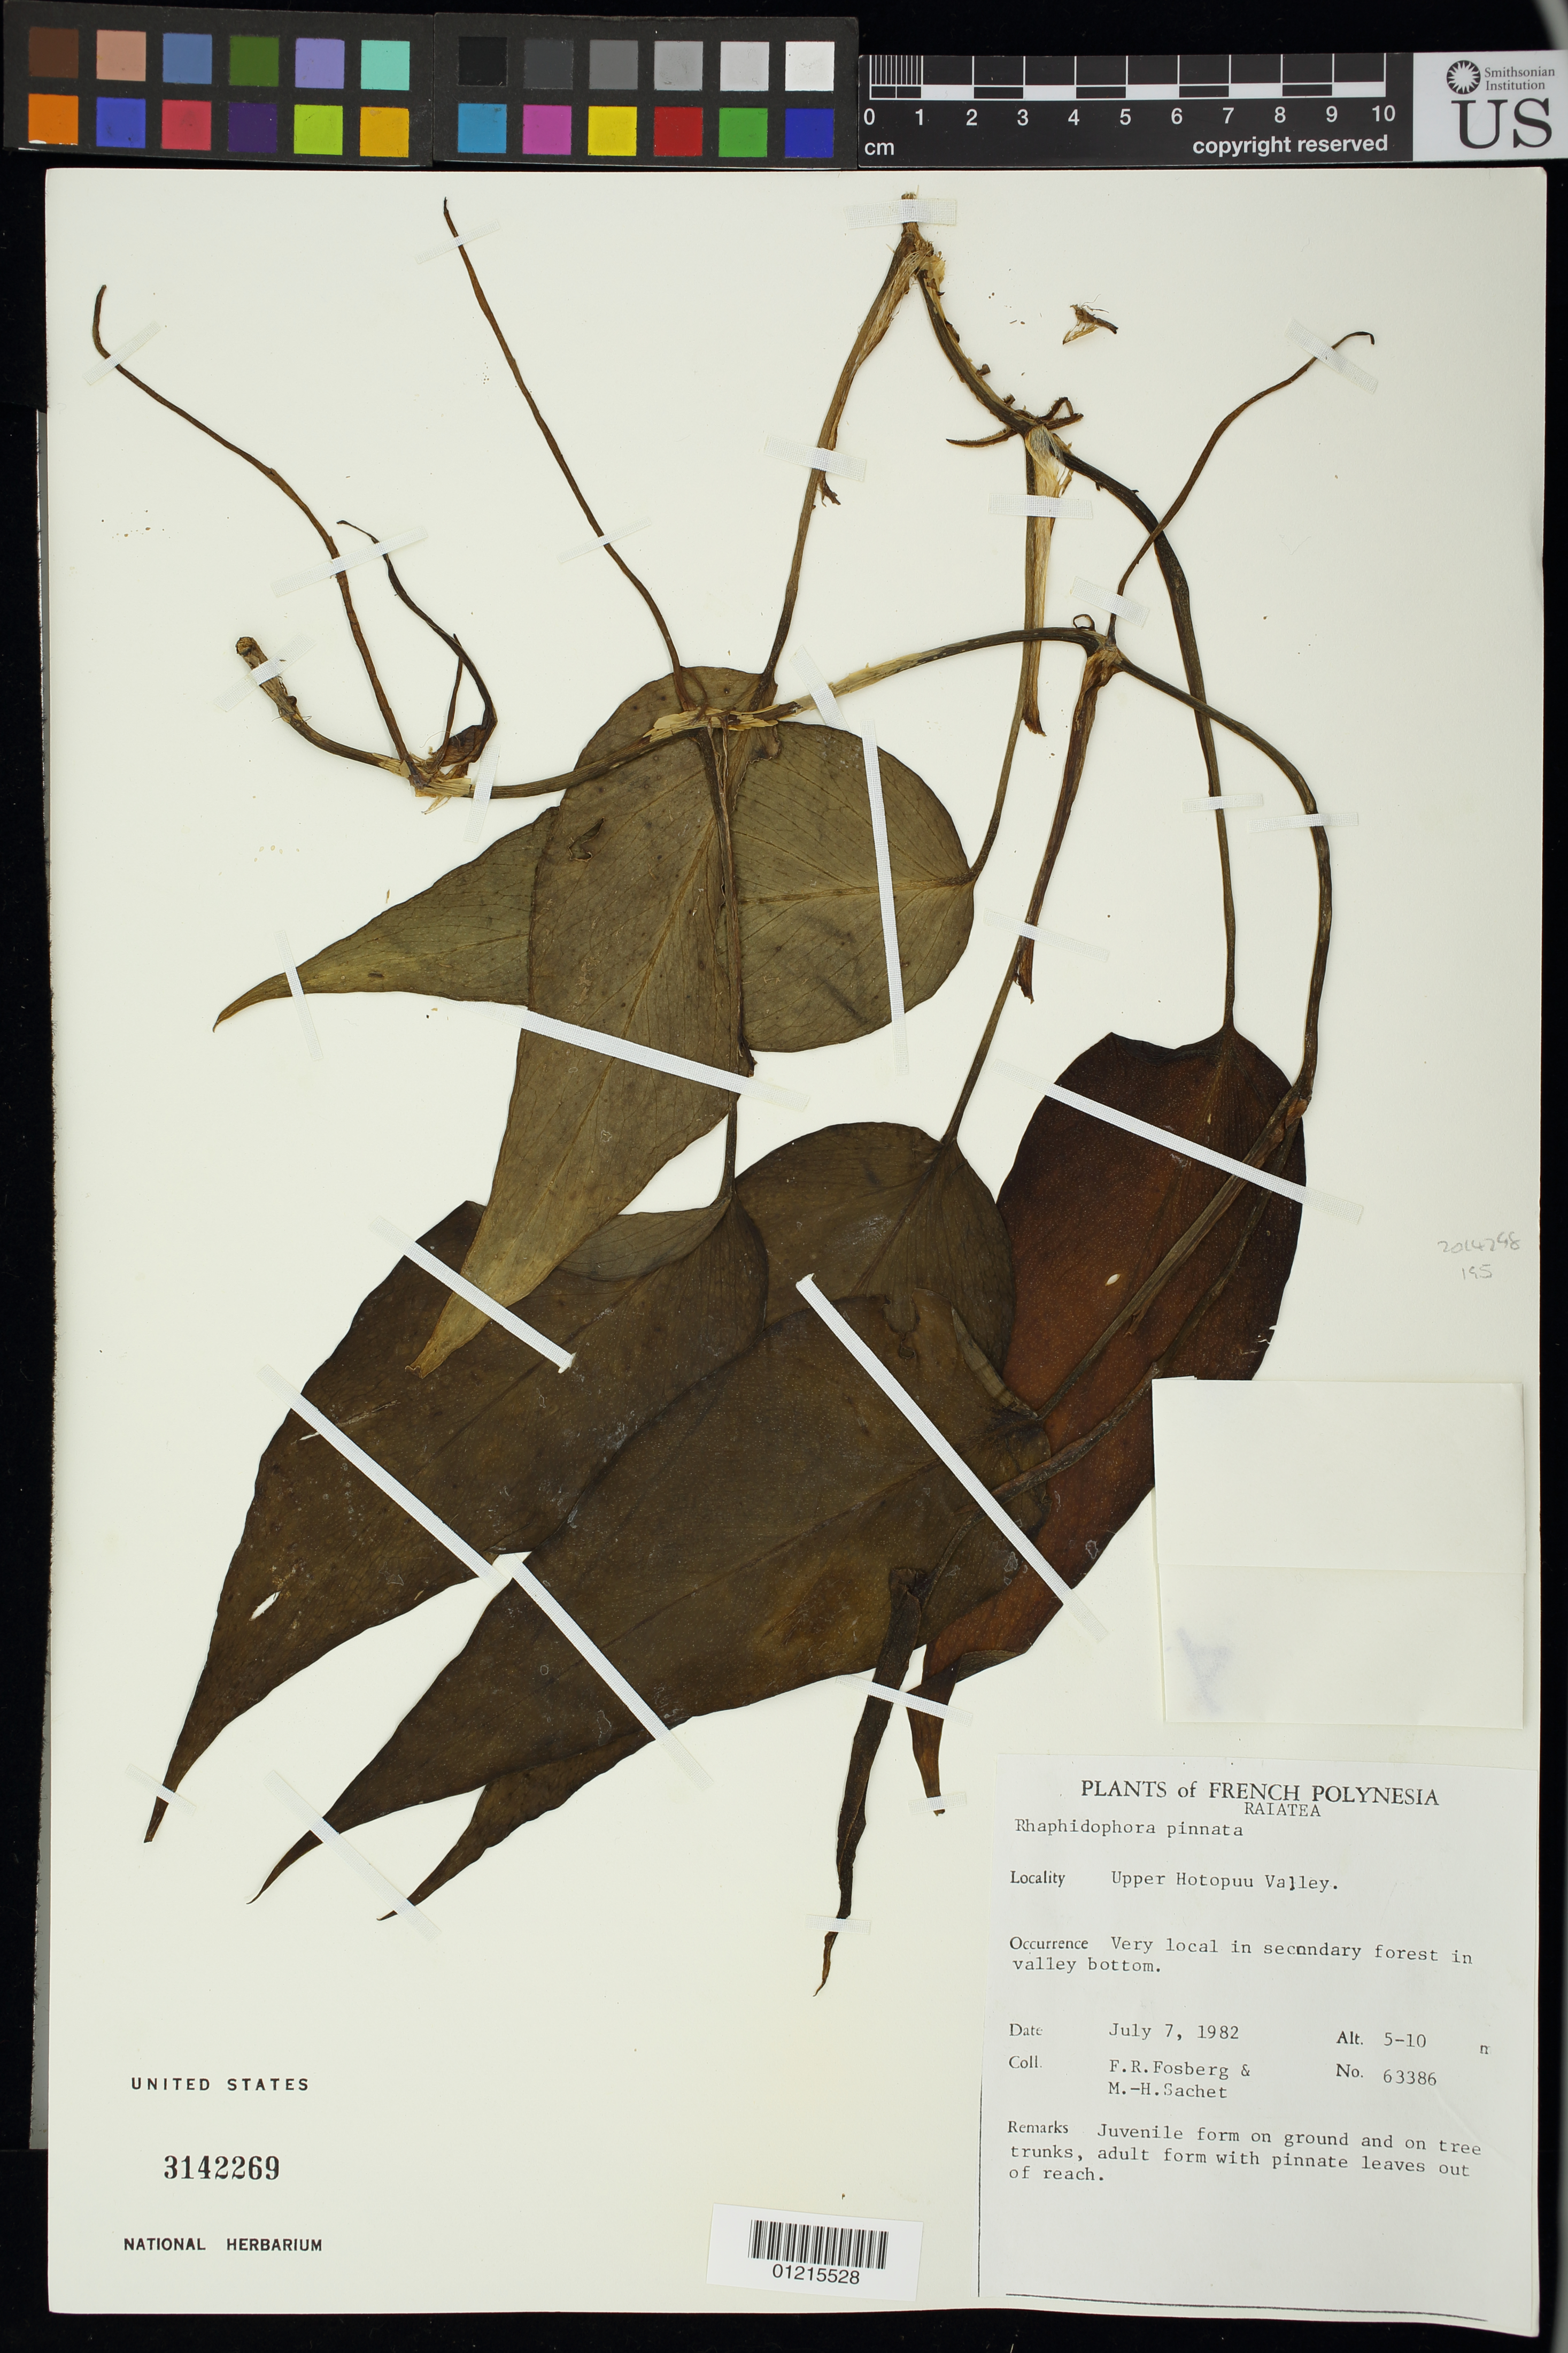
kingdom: Plantae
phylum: Tracheophyta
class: Liliopsida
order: Alismatales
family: Araceae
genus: Epipremnum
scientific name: Epipremnum pinnatum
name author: (L.) Engl.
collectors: F.R. Fosberg & M.-H. Sachet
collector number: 63386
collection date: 1980-07-07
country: French Polynesia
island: Raiatea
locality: Upper hotopuu, valley bottom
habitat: very local in secondary forest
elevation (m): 5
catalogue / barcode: US 3142269